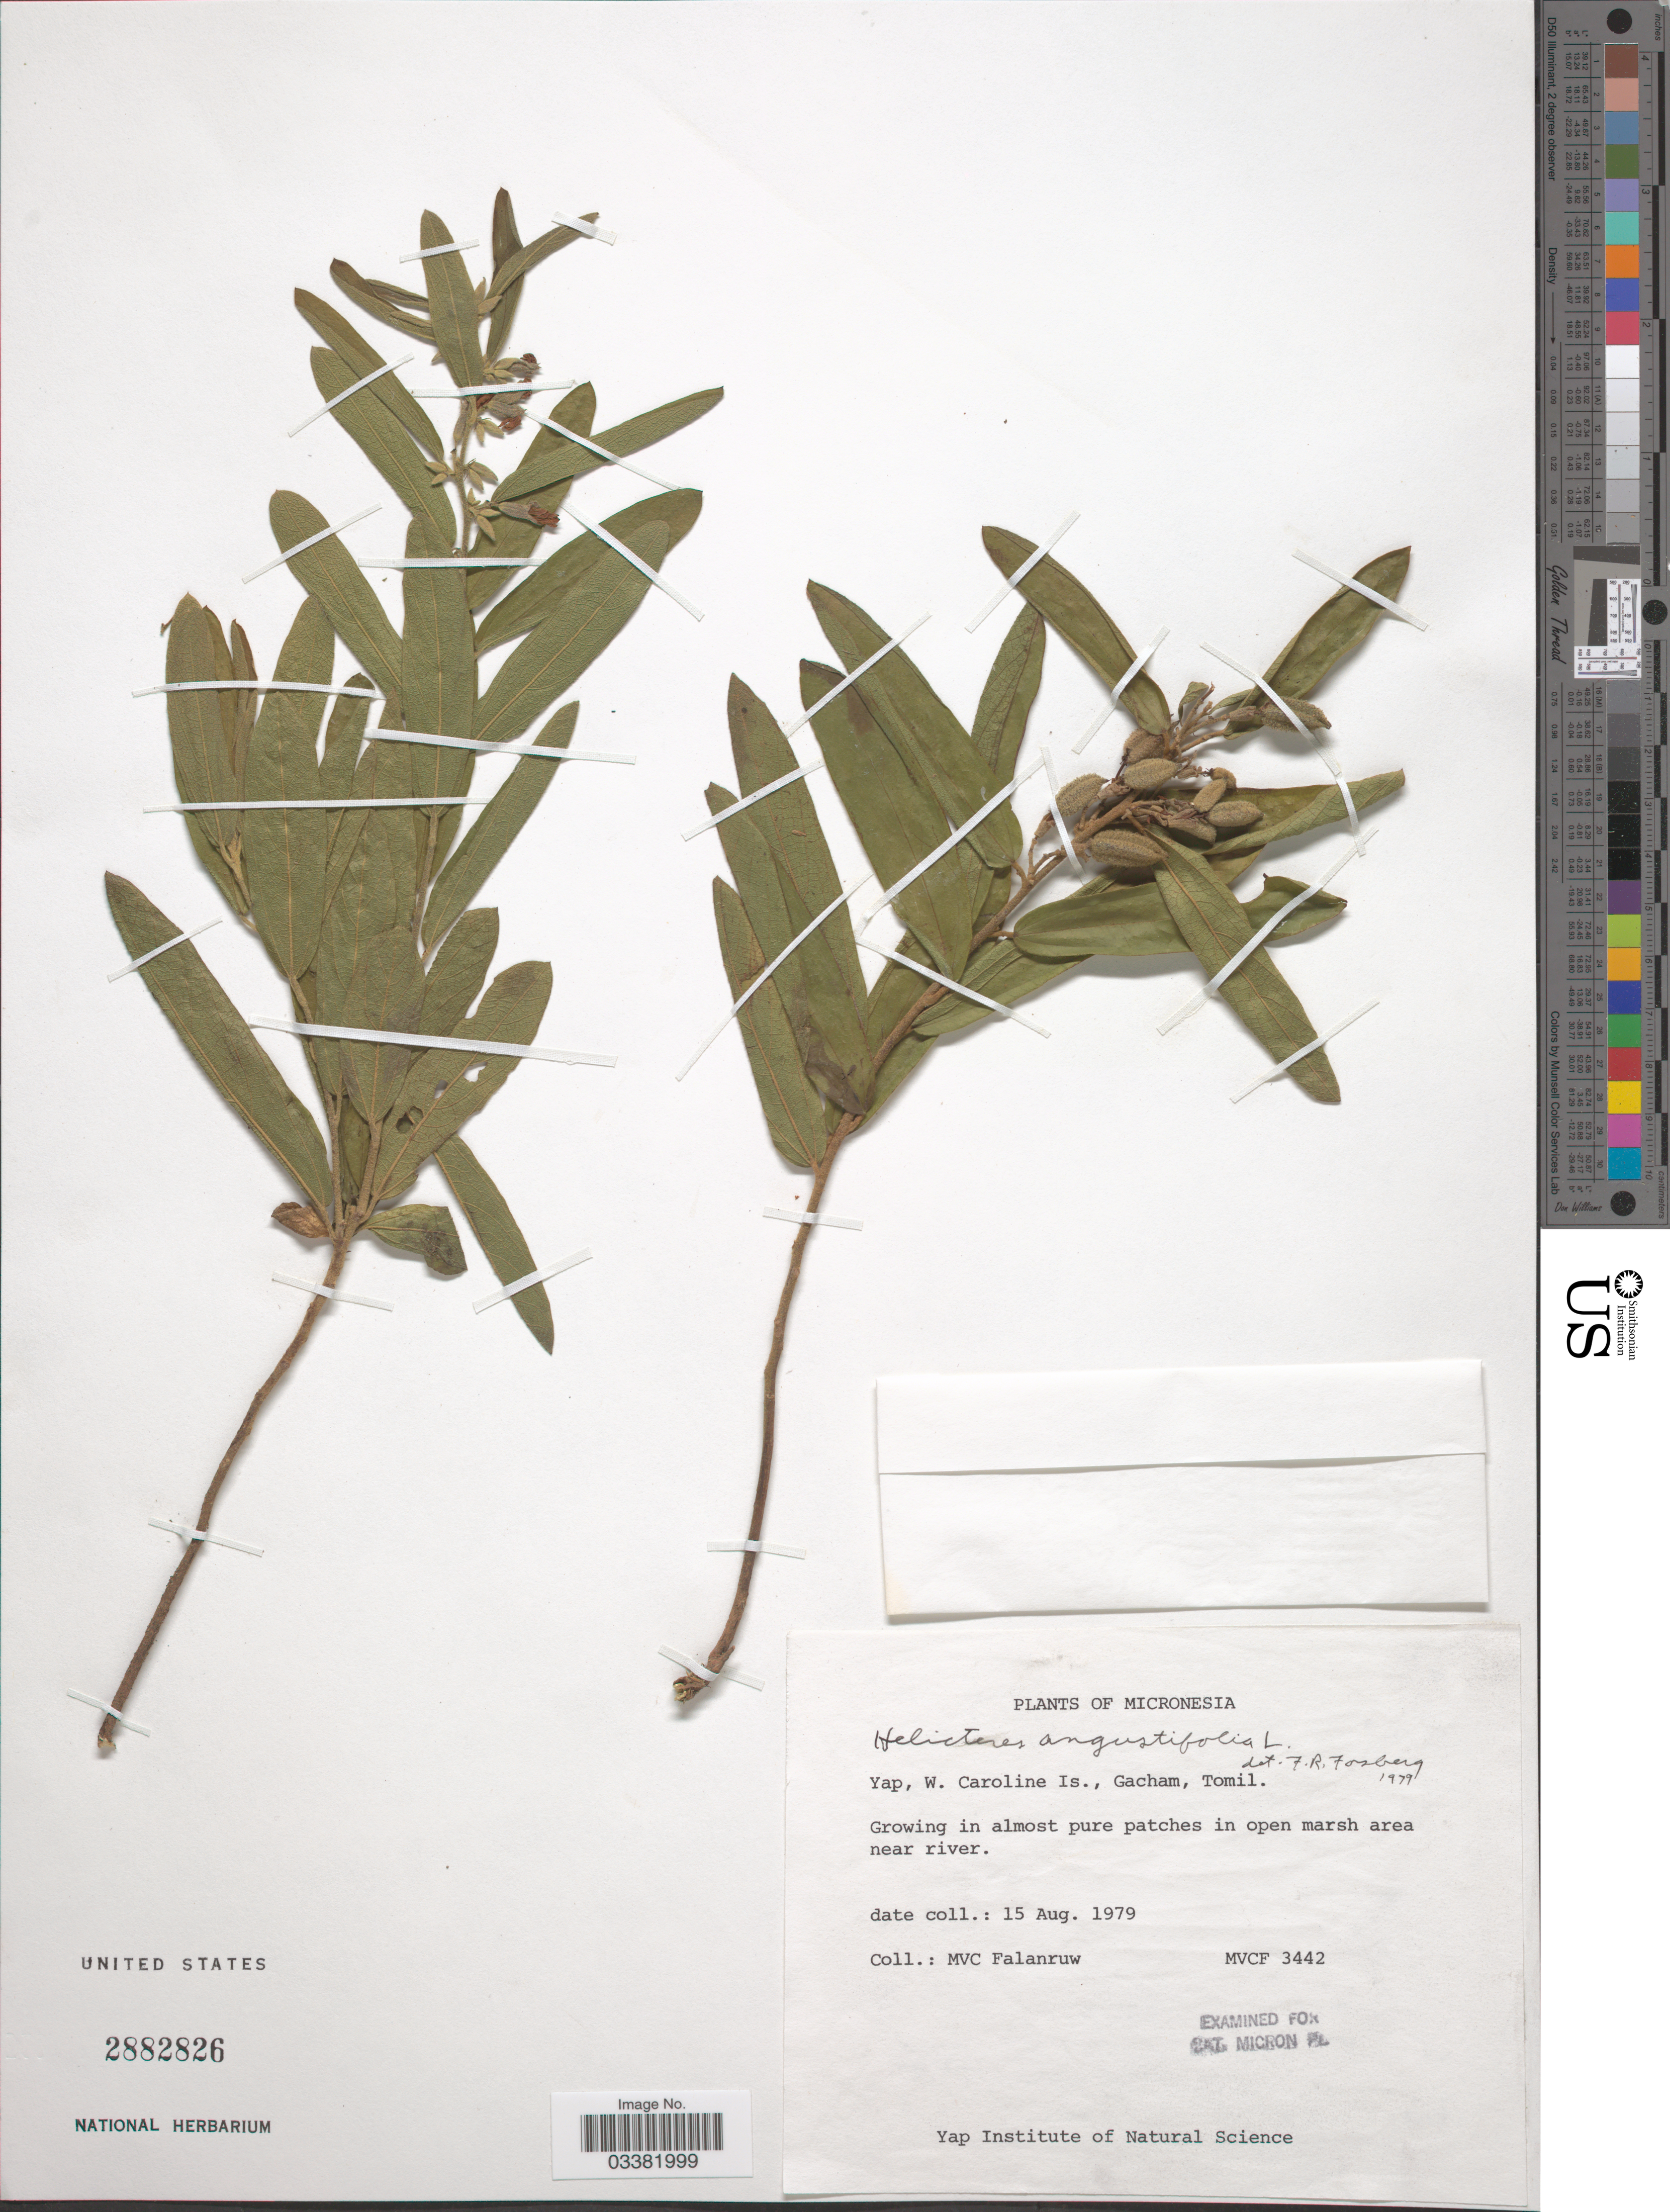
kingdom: Plantae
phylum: Tracheophyta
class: Magnoliopsida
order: Malvales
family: Malvaceae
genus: Helicteres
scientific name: Helicteres angustifolia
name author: L.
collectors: M. V. Falanruw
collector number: MVCF3442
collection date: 1979-08-15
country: Micronesia, Federated States of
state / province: Yap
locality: W. Caroline Is., Gacham, Tomil.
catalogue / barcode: US 2882826